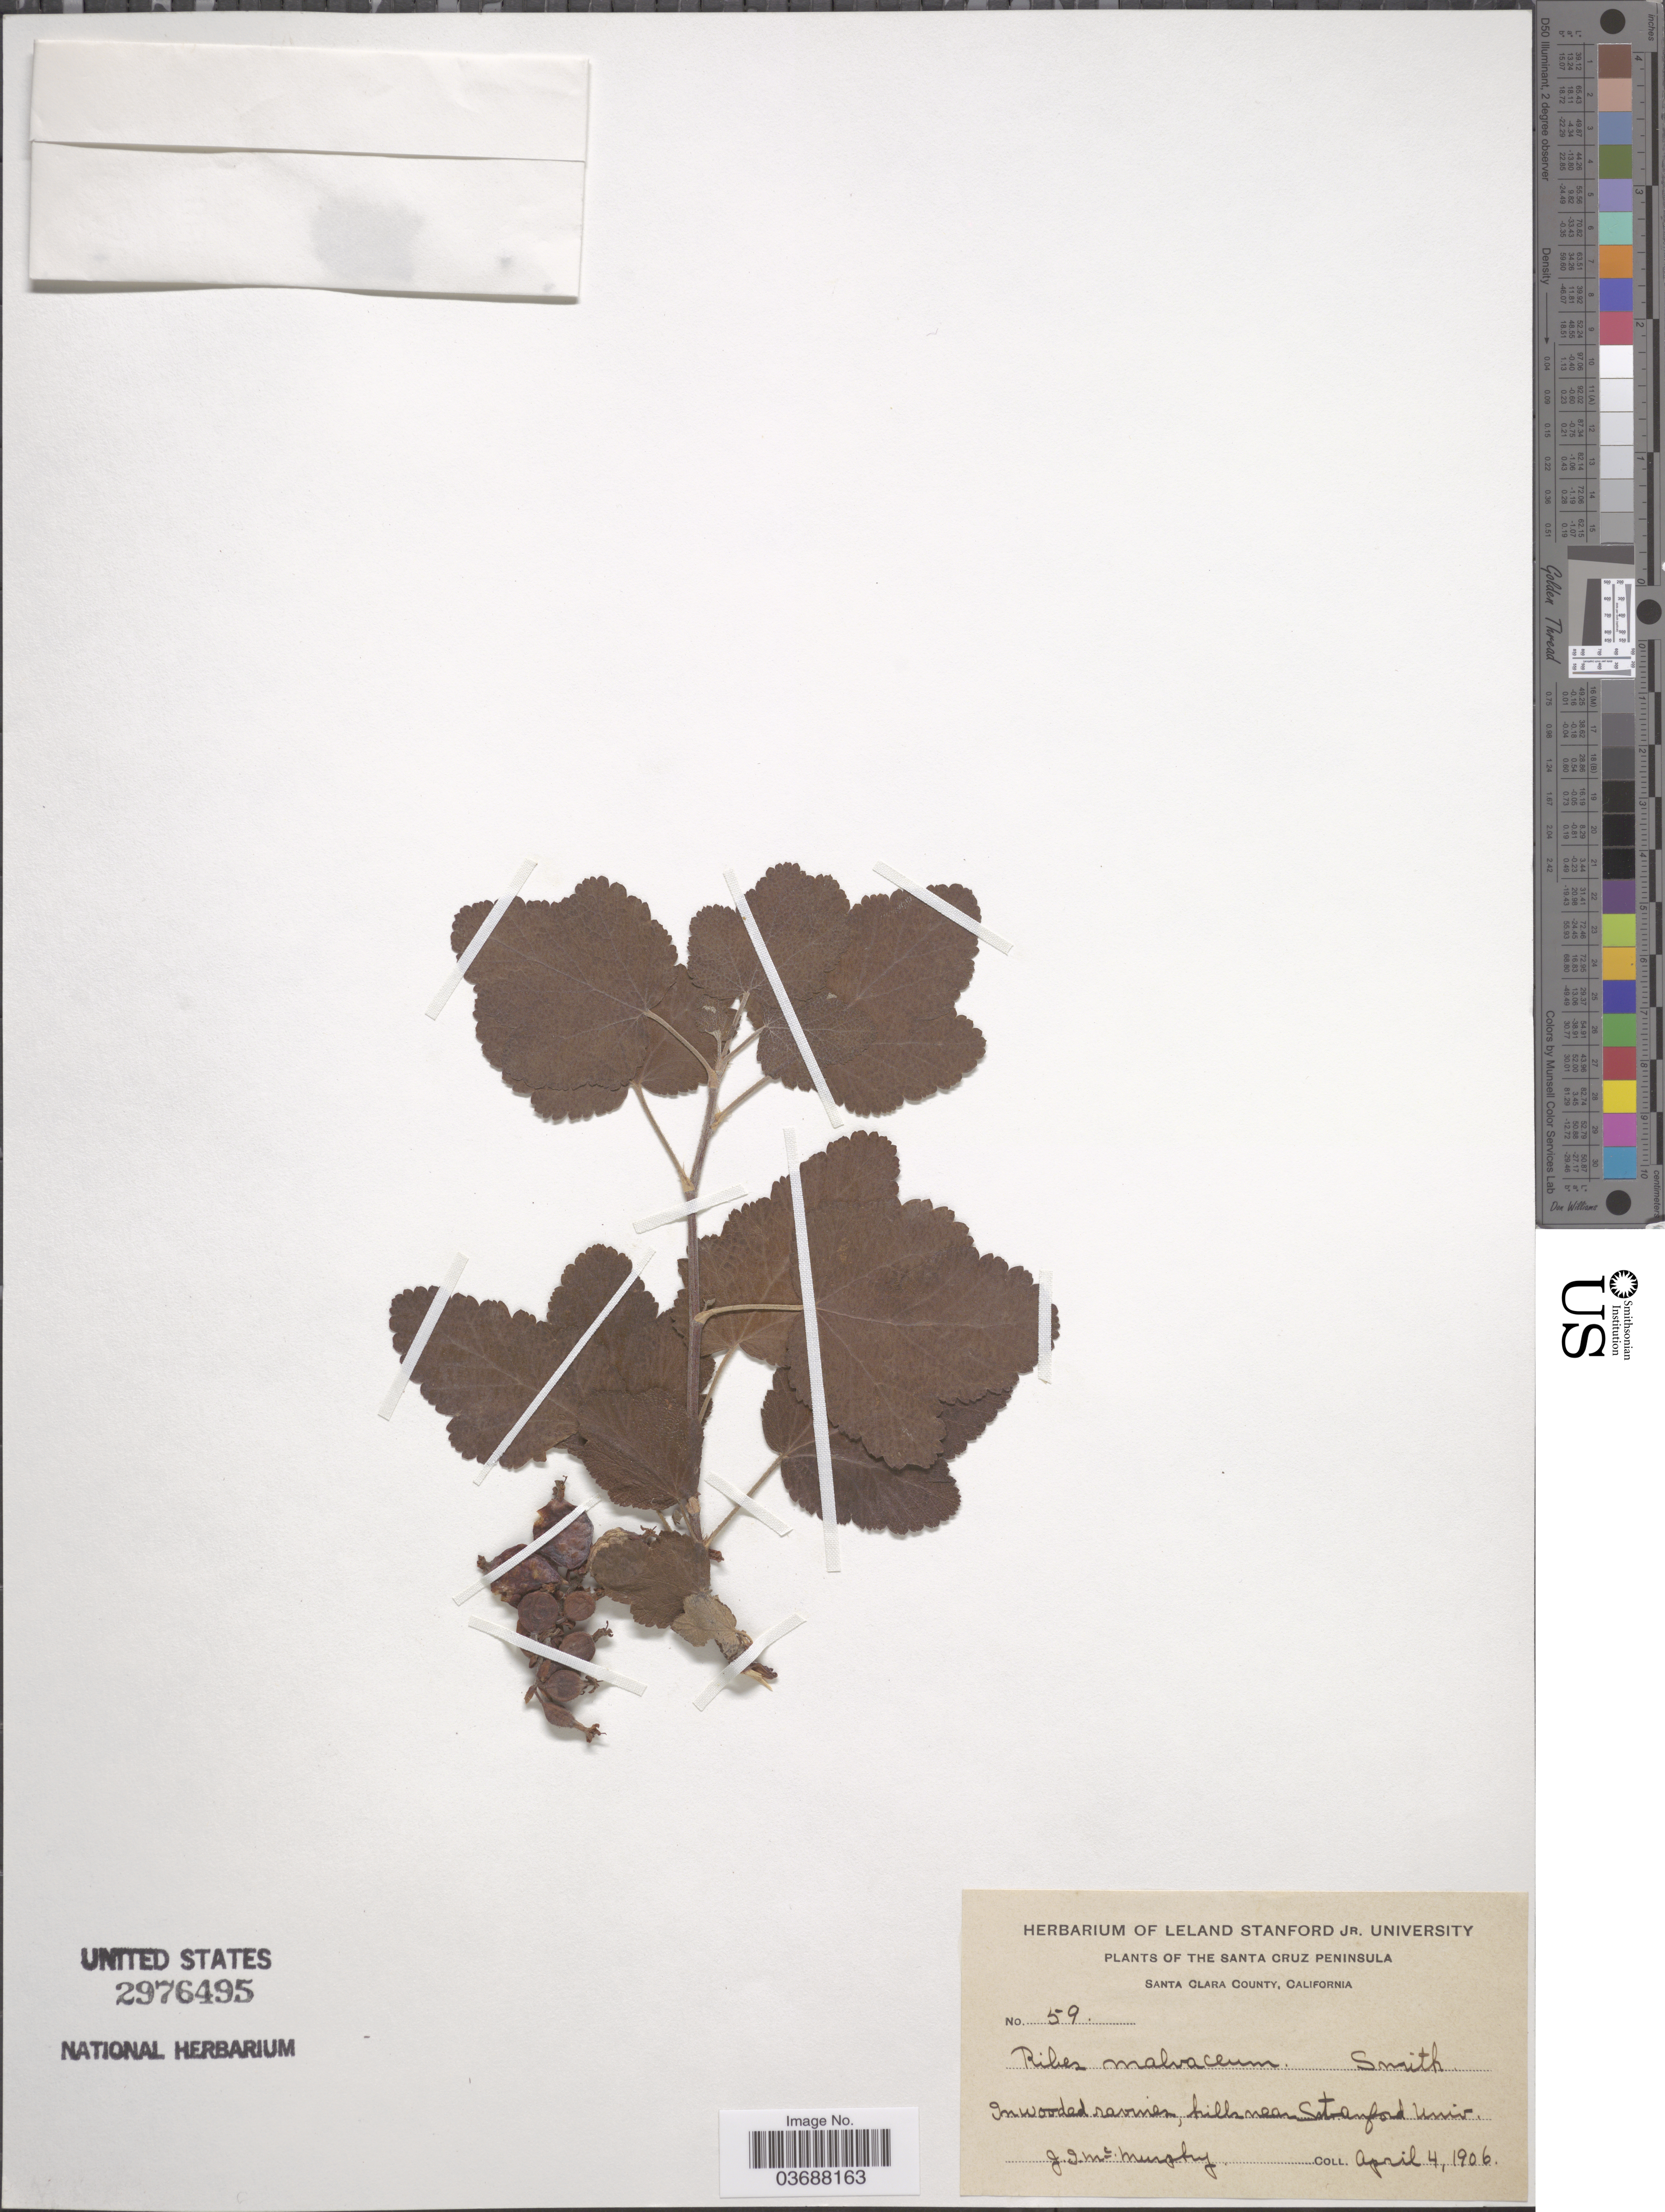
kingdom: Plantae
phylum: Tracheophyta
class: Magnoliopsida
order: Saxifragales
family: Grossulariaceae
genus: Ribes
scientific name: Ribes malvaceum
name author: Sm.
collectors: J. McMurphy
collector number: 59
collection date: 1906-04-04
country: United States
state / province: California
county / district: Santa Clara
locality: The Santa Cruz Peninsula. Santa Clara County. In wooded ravine, hills near Stanford Univ.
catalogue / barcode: US 2976495